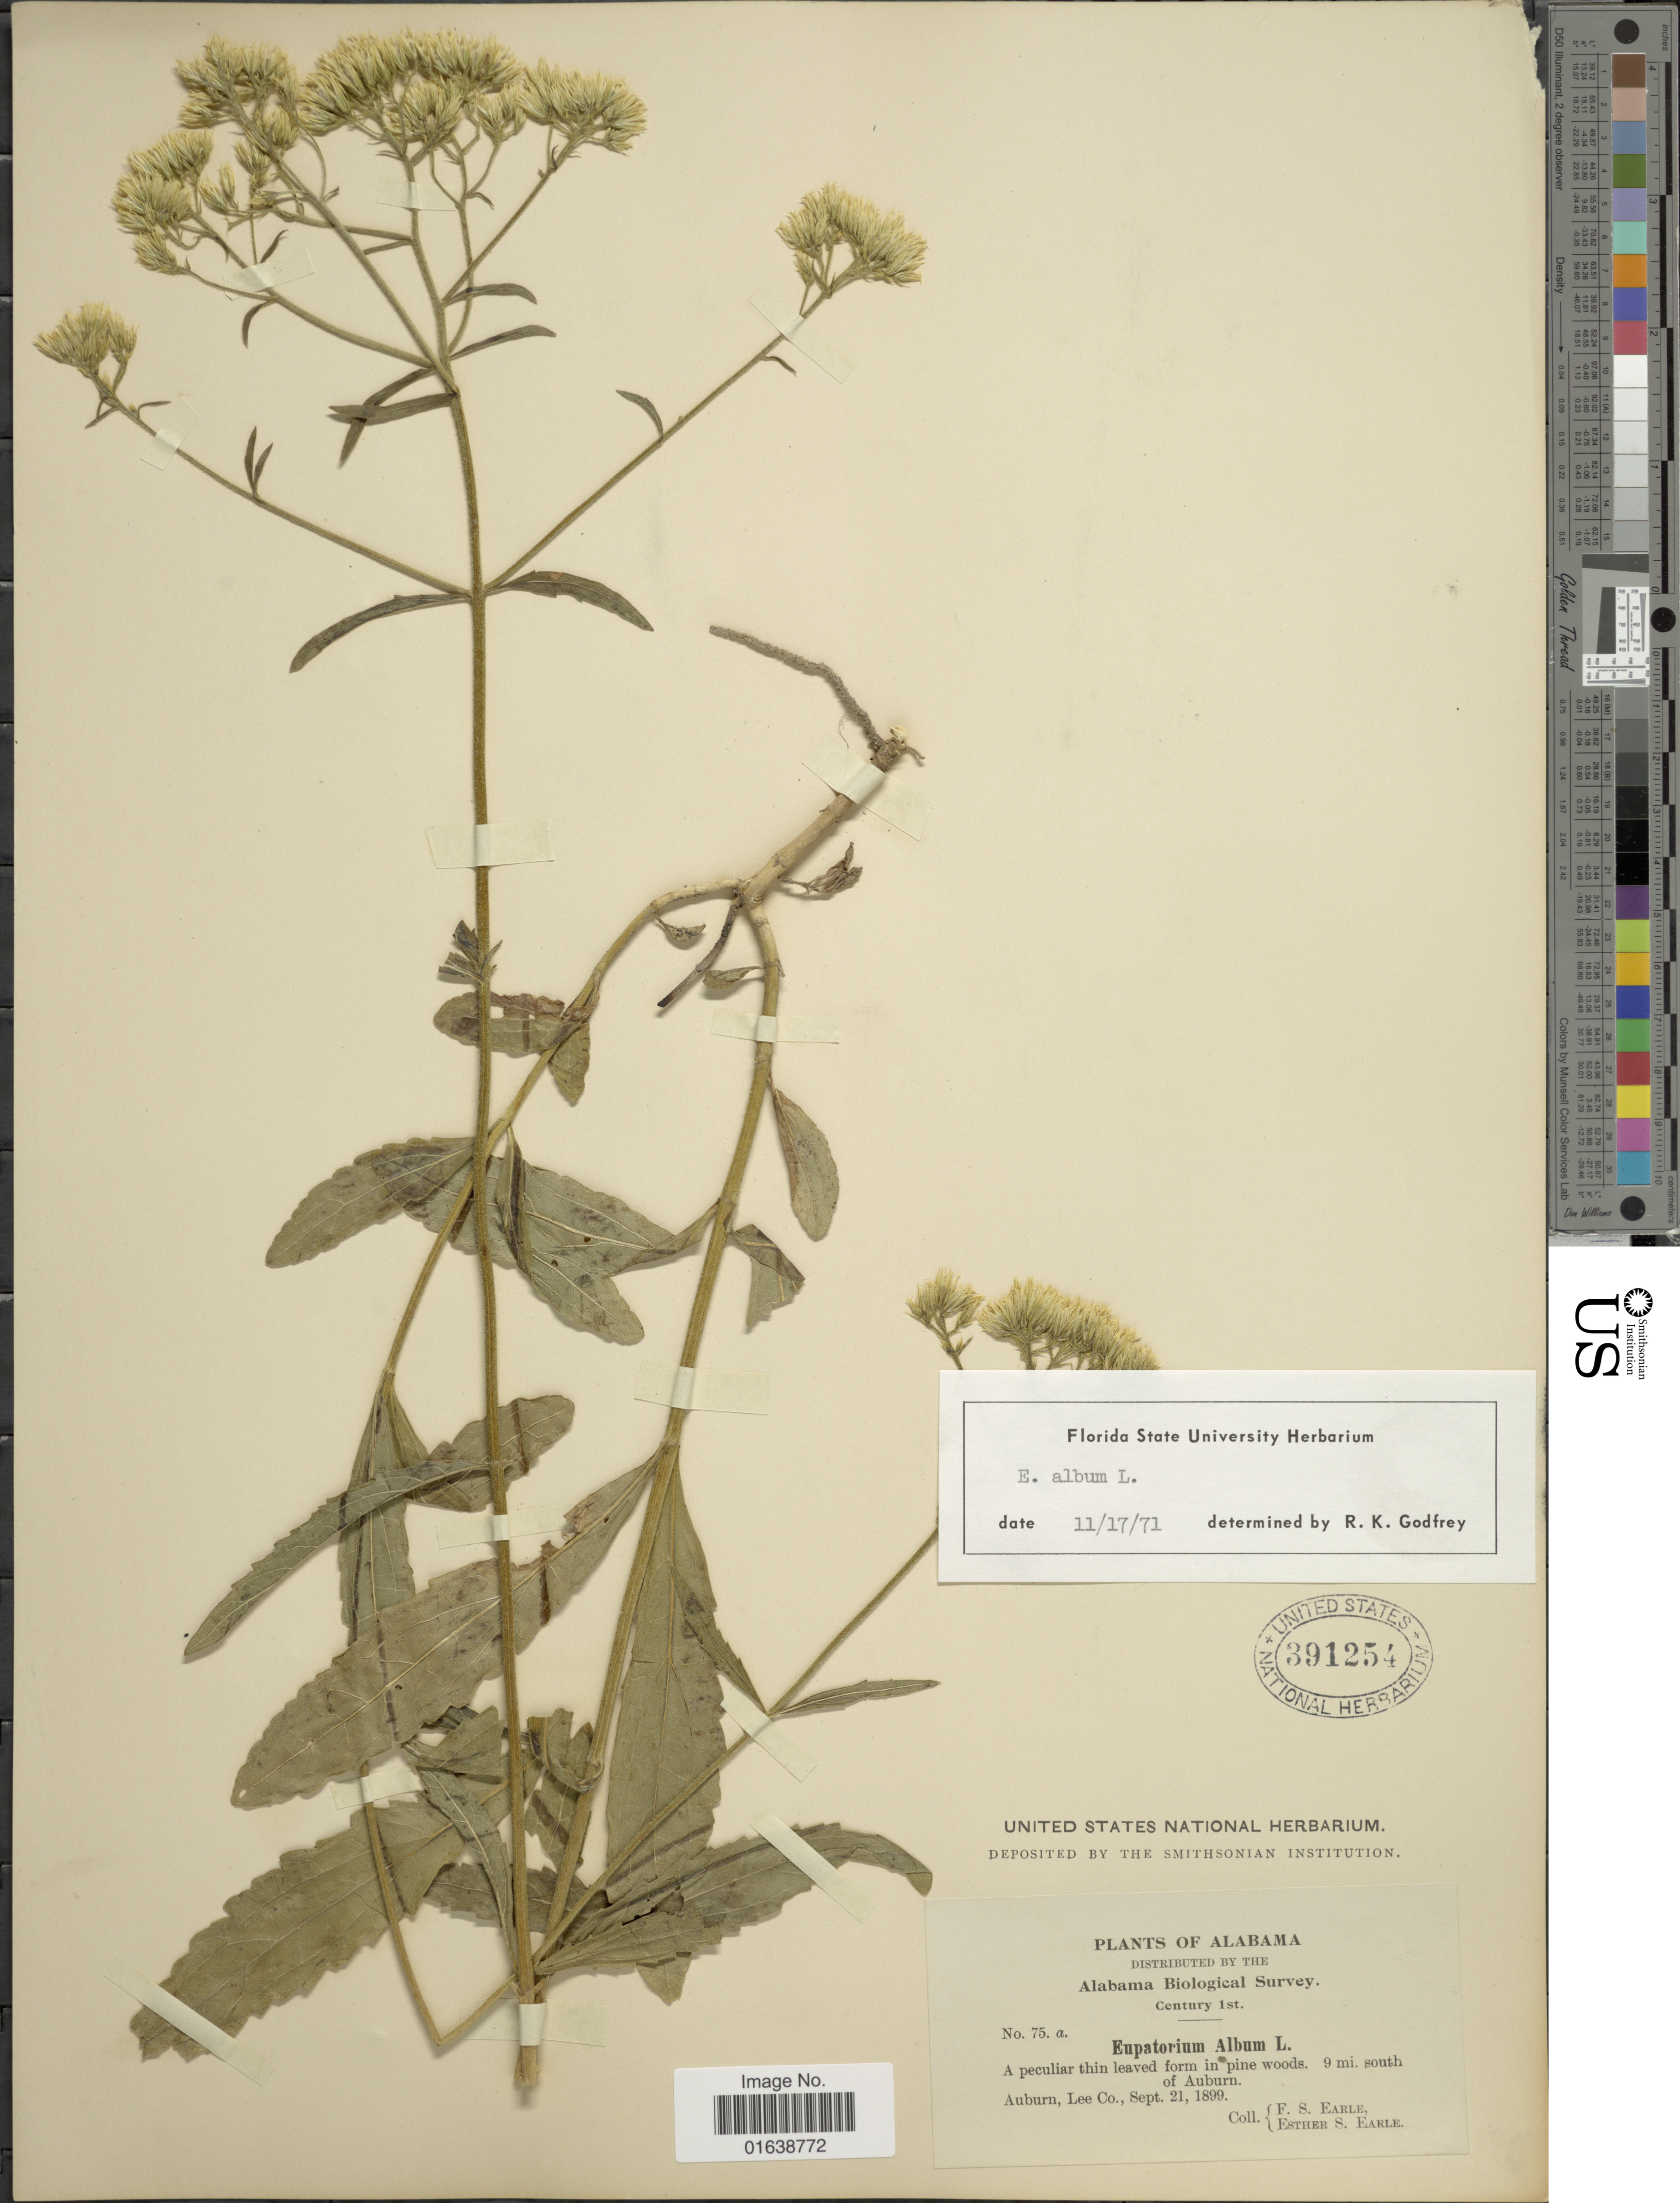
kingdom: Plantae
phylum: Tracheophyta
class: Magnoliopsida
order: Asterales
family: Asteraceae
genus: Eupatorium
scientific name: Eupatorium album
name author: L.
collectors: F. S. Earle & E. S. Earle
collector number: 75a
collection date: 1899-09-21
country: United States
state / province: Alabama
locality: Alabama. Auburn, Lee Co.,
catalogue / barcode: US 391254